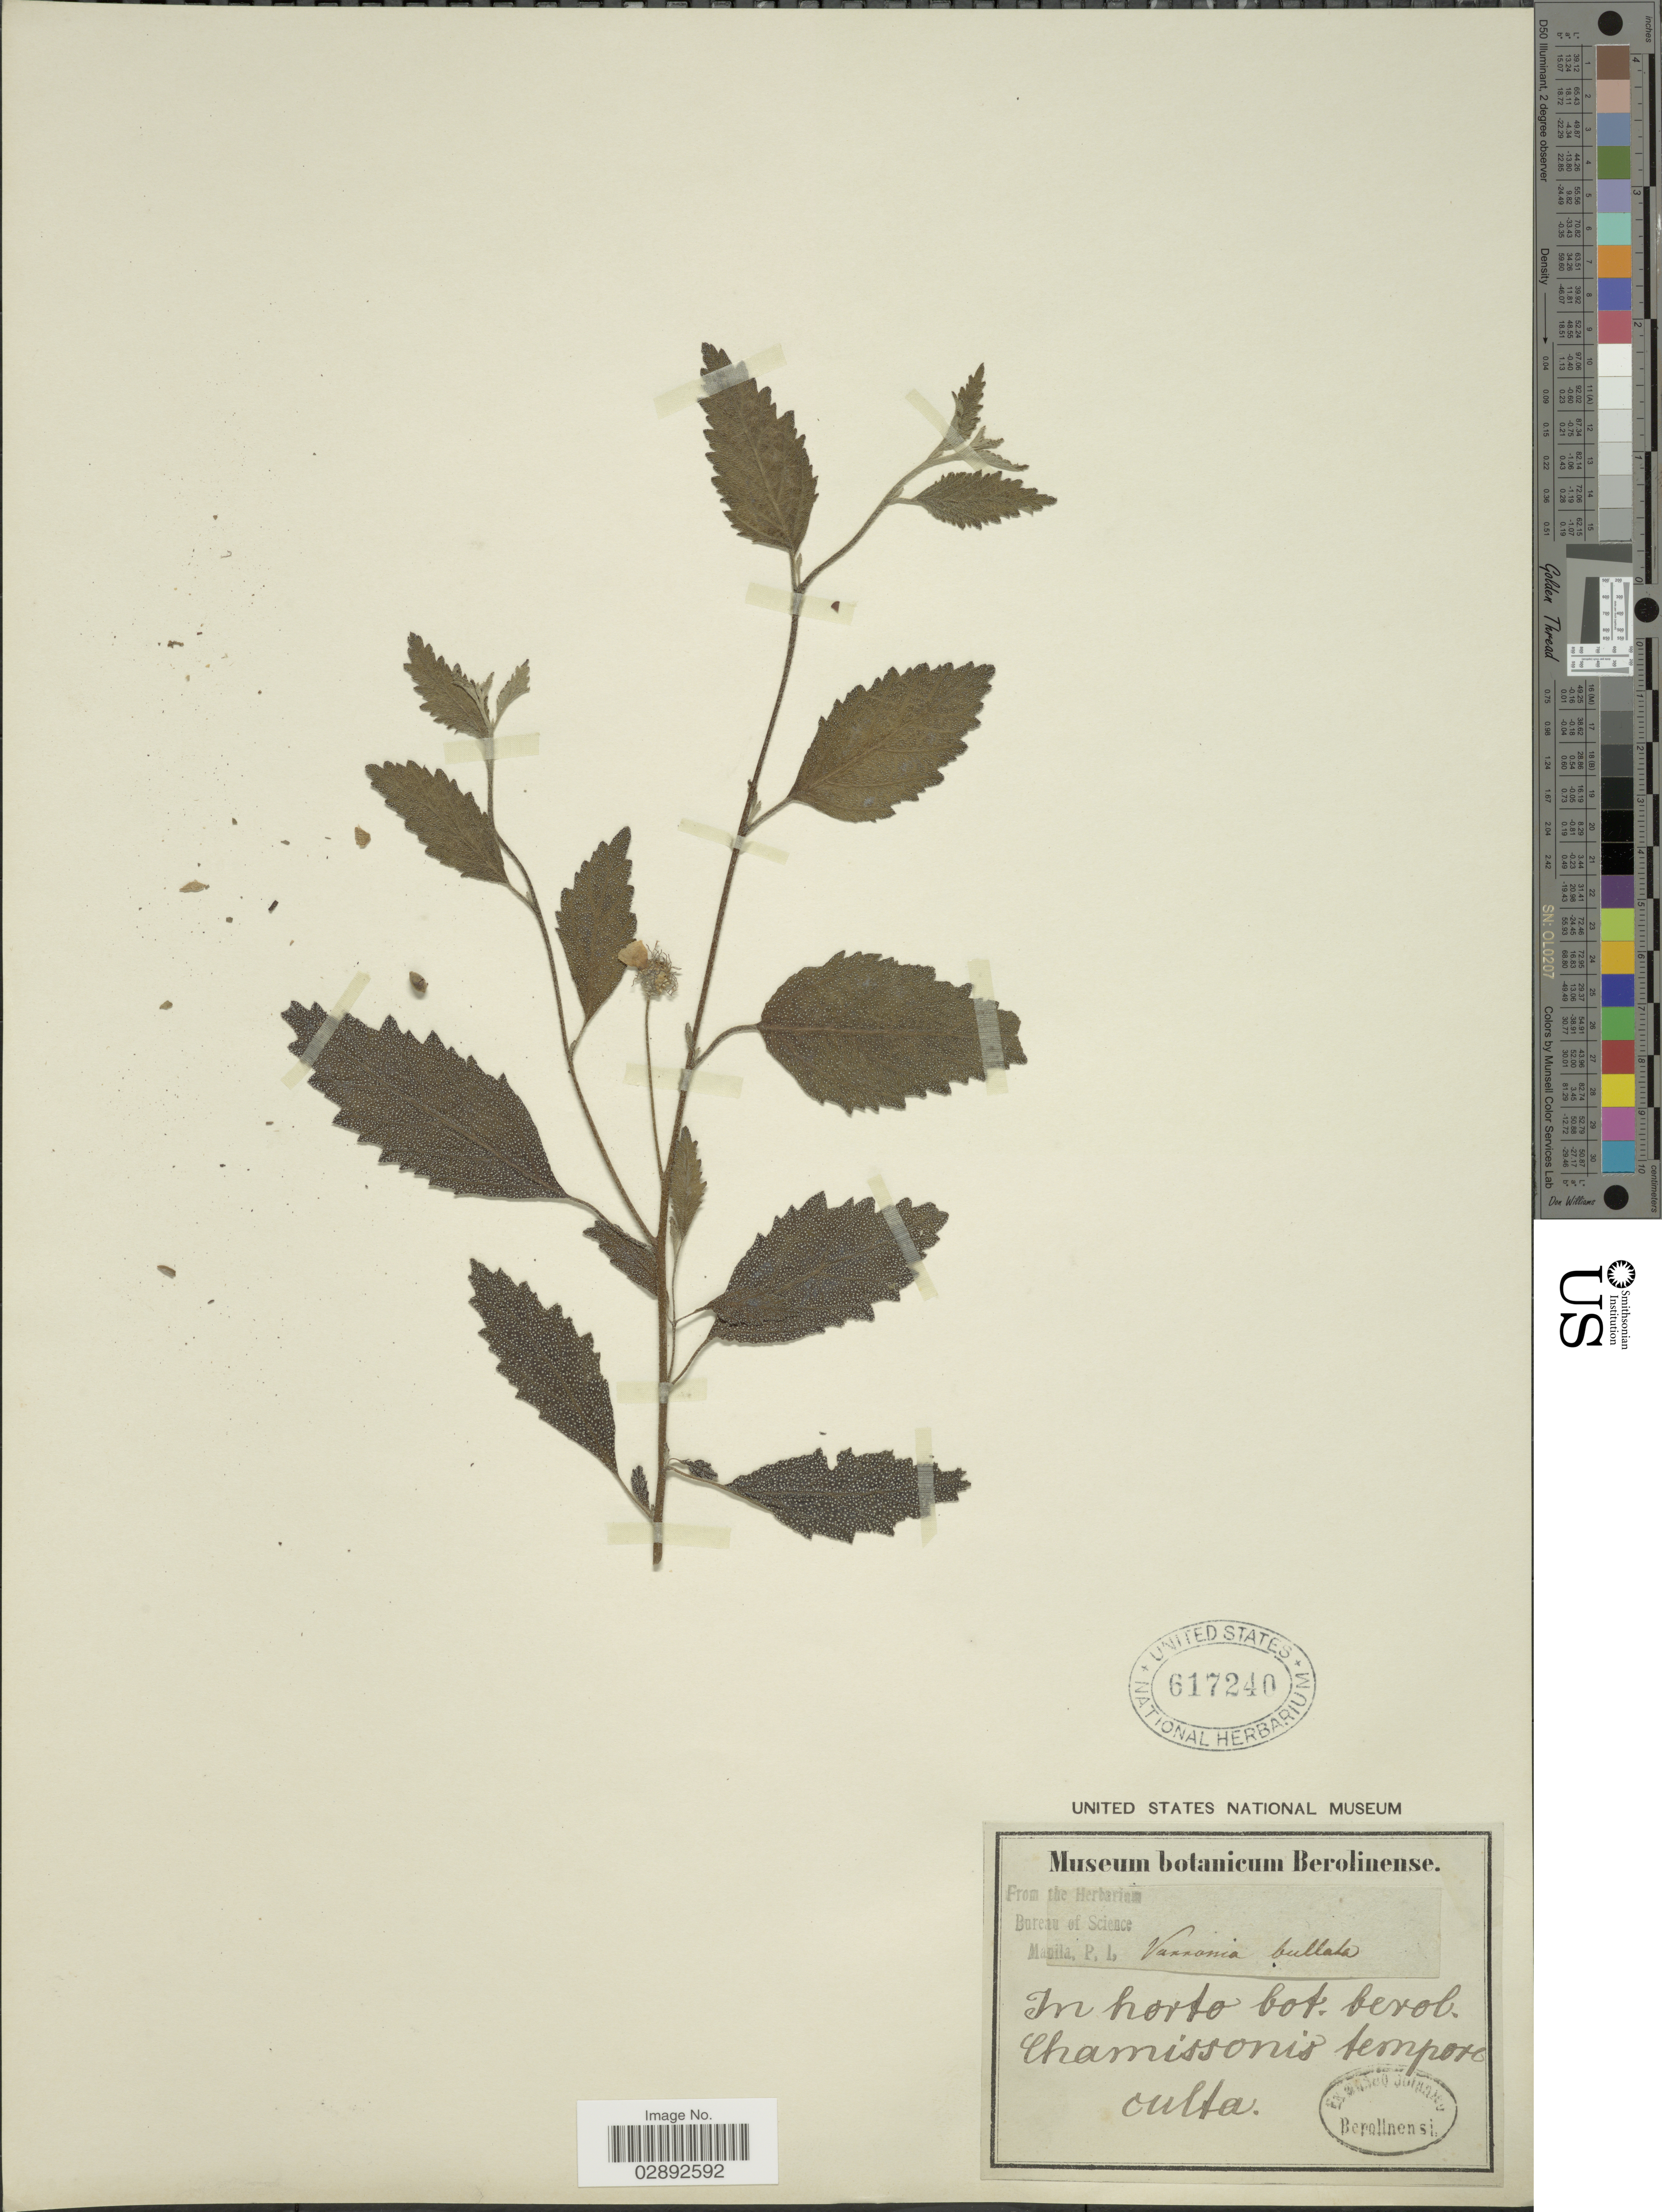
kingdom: Plantae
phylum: Tracheophyta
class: Magnoliopsida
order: Boraginales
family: Cordiaceae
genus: Cordia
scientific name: Cordia sp.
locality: In horto bot. berol. Chamissonis tempore.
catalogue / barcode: US 617240